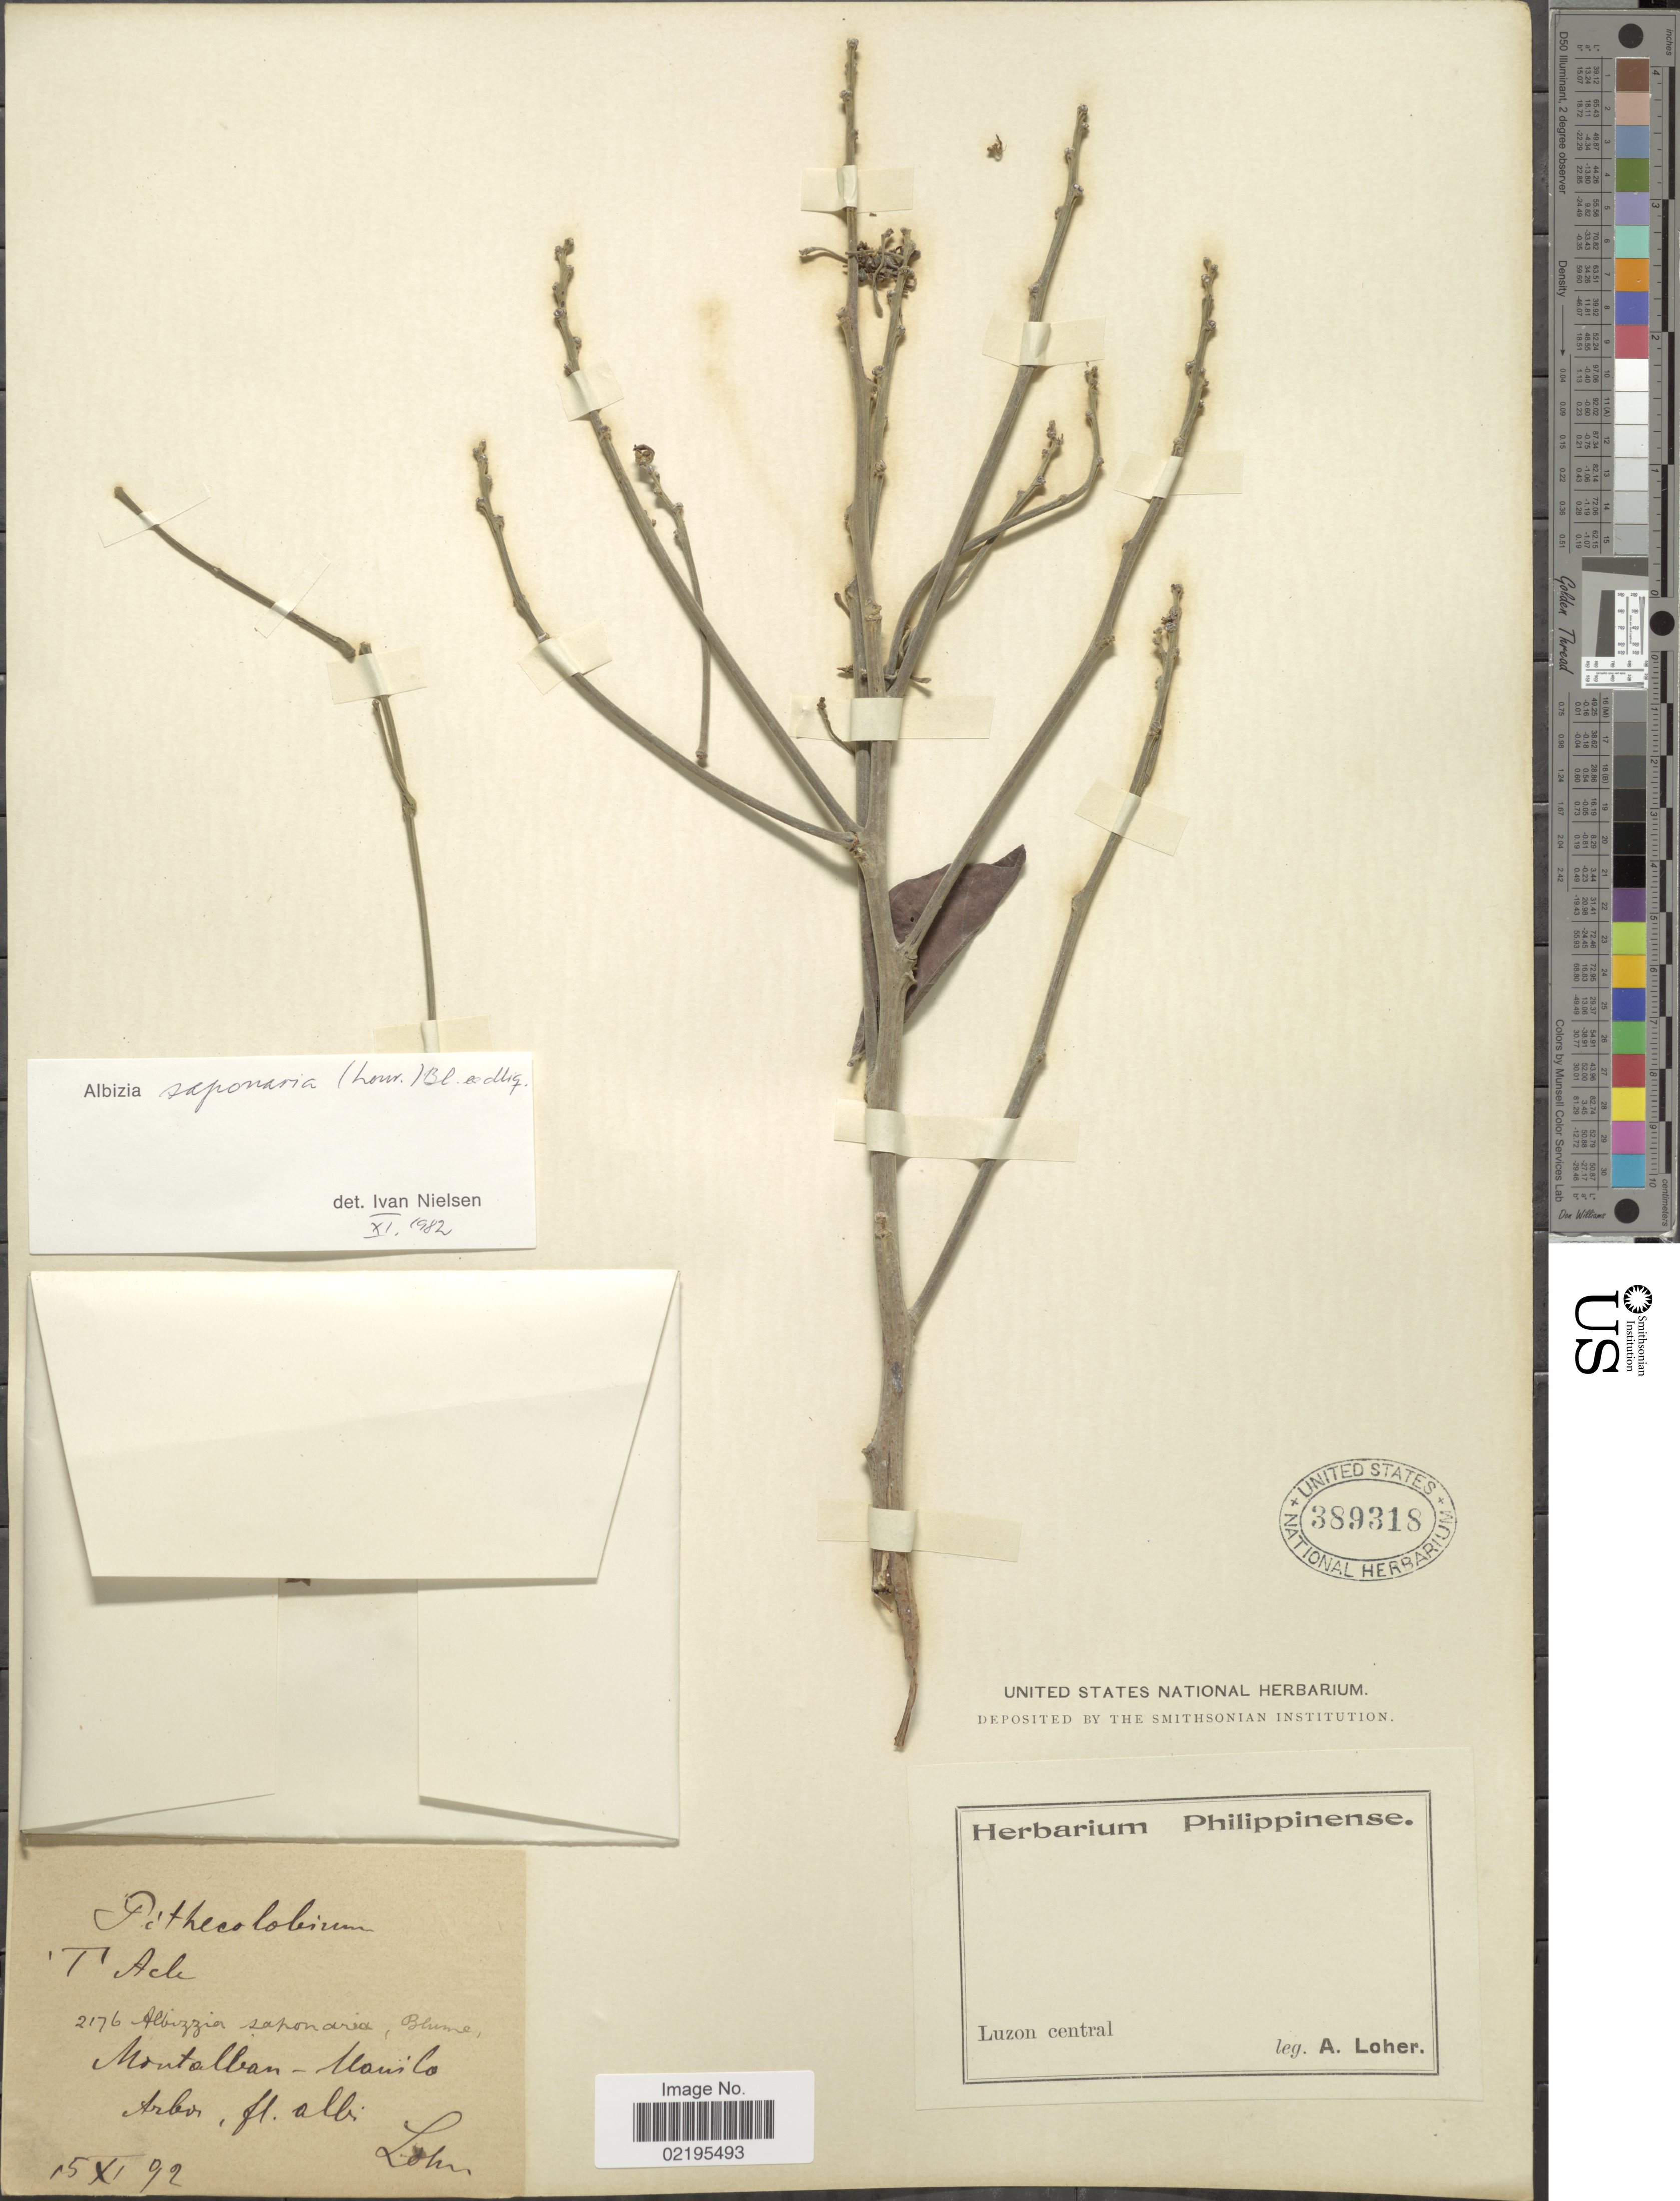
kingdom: Plantae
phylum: Tracheophyta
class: Magnoliopsida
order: Fabales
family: Fabaceae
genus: Albizia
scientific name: Albizia saponaria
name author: (Lour.) Blume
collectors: A. Loher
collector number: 2176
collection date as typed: Transcribed d/m/y: 15/11/92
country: Philippines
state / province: Central Luzon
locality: Montalban - Manilo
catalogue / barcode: US 389318